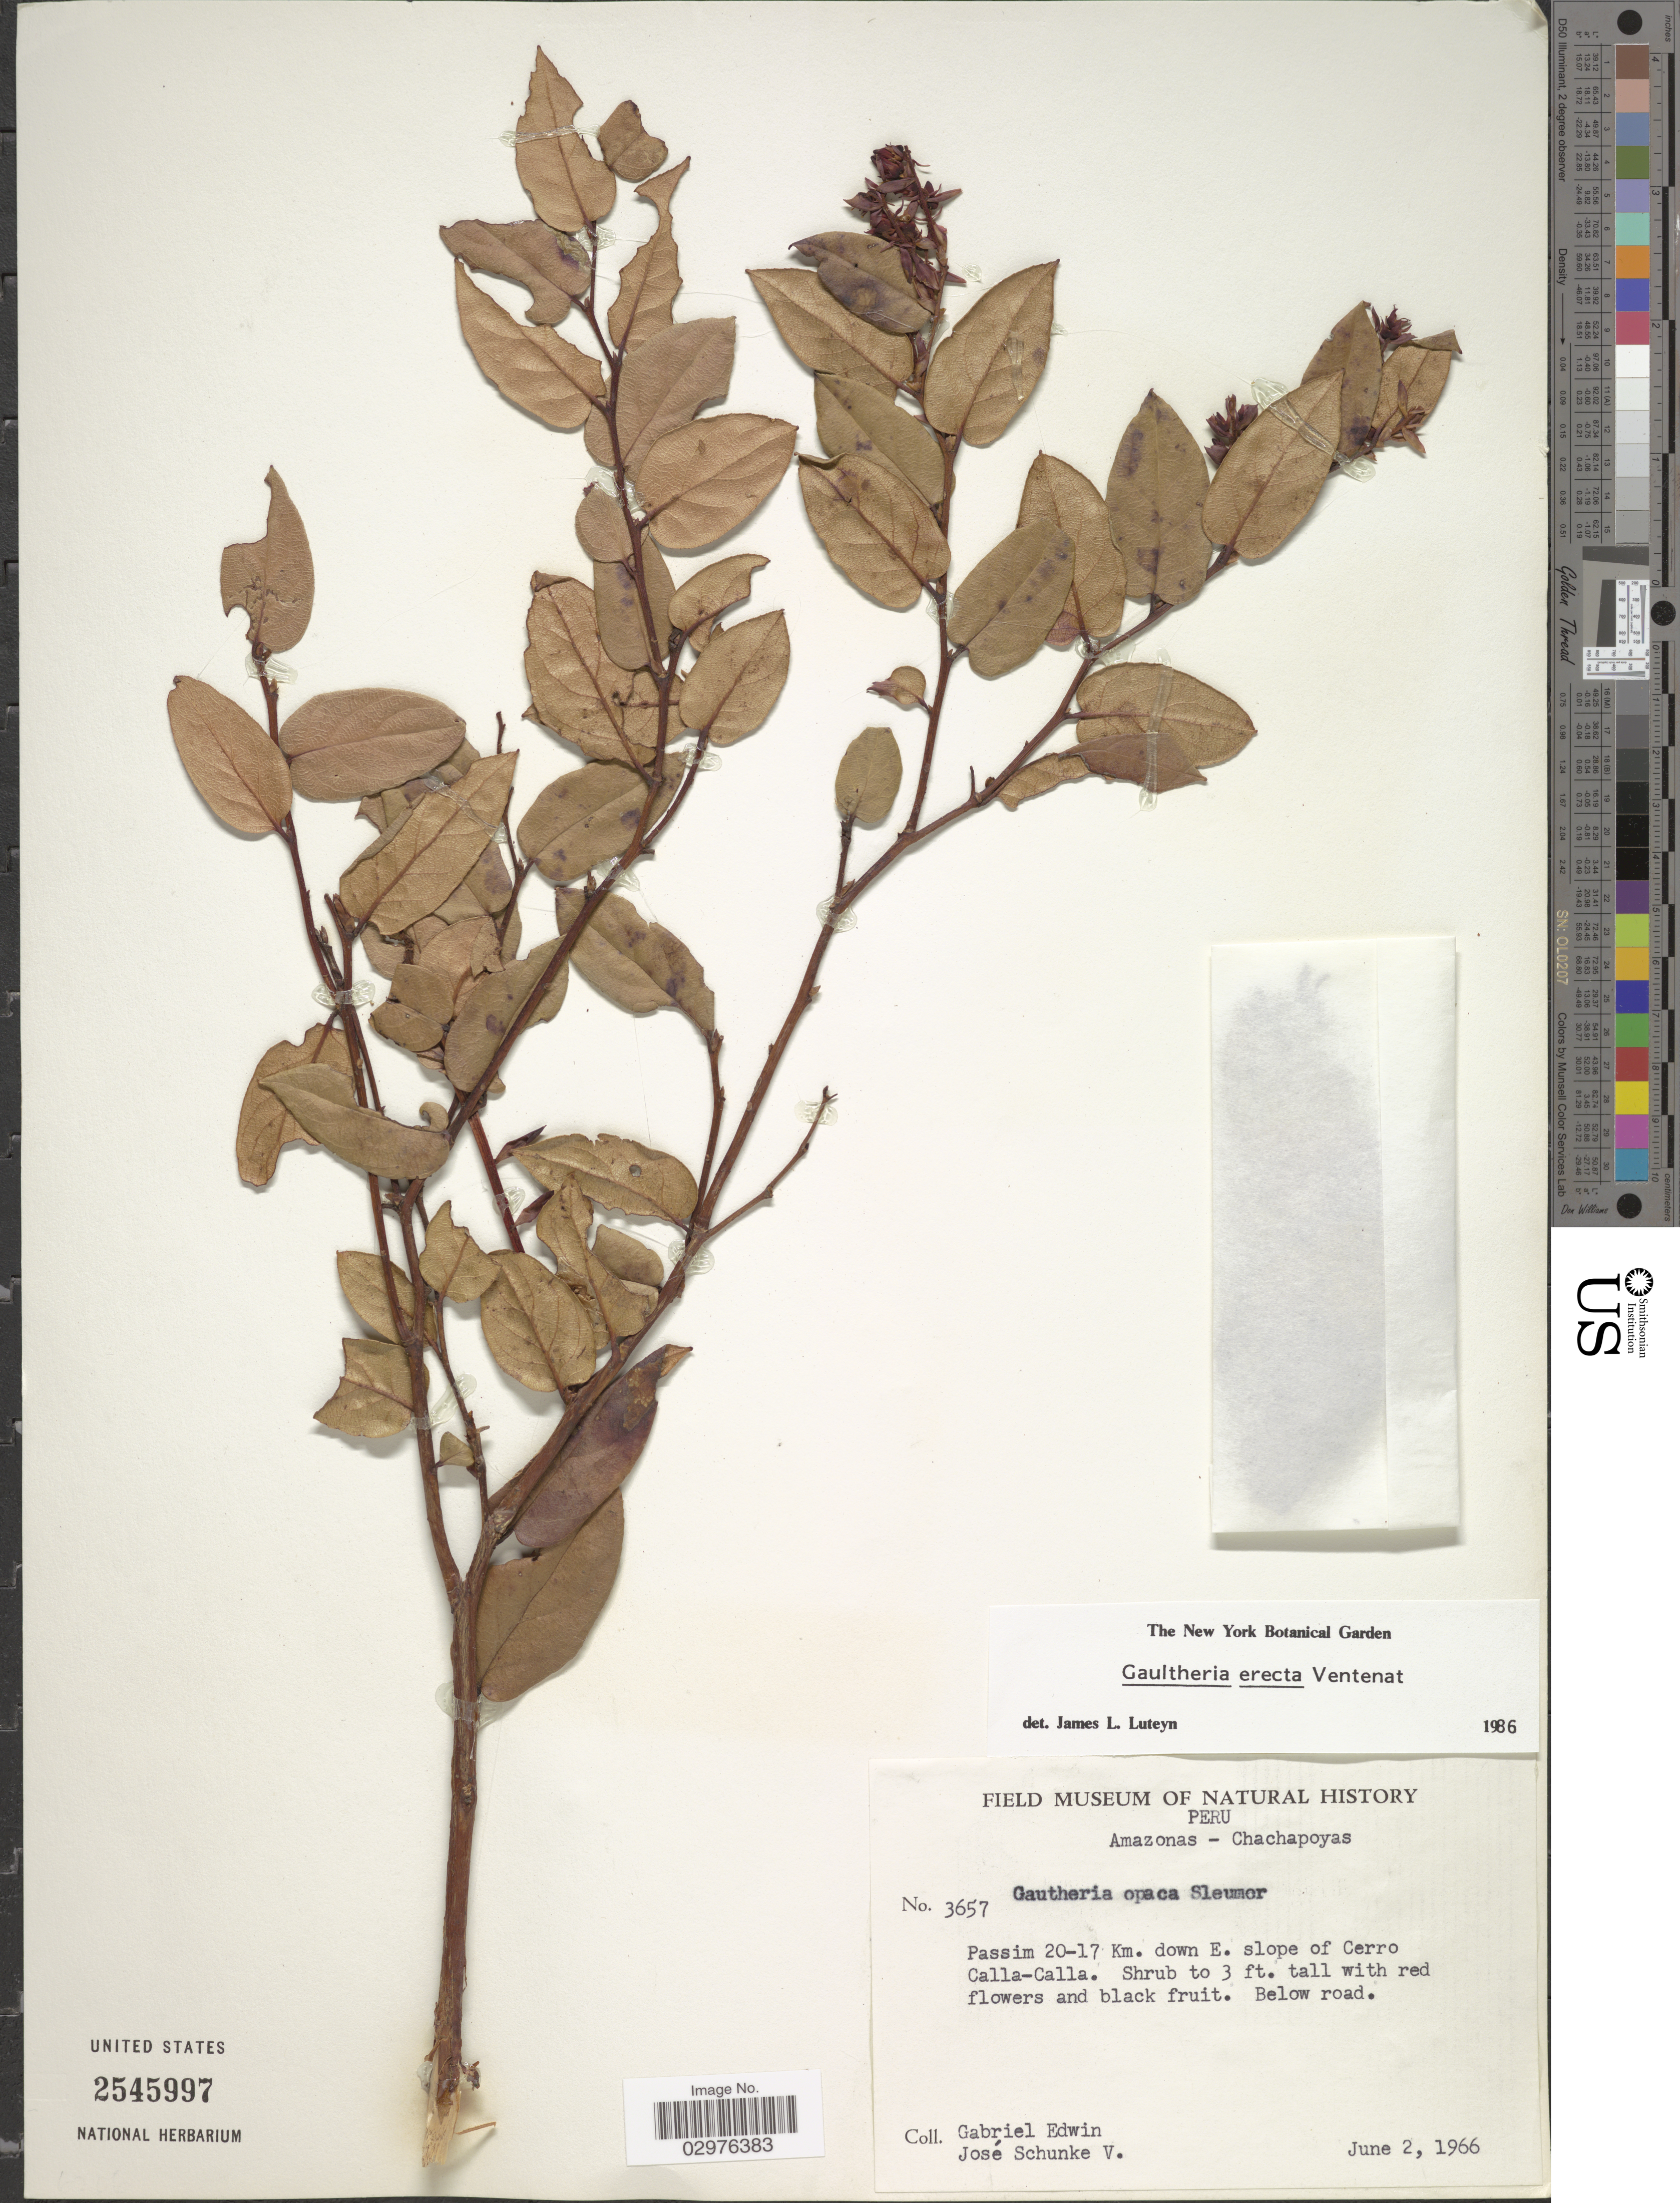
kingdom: Plantae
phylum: Tracheophyta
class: Magnoliopsida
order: Ericales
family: Ericaceae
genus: Gaultheria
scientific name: Gaultheria erecta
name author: Vent.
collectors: G. Edwin & J. Schunke Vigo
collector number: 3657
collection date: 1966-06-02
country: Peru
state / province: Amazonas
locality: Chachapoyas. Passim 20-17 Km. down E. slope of Cerro Calla-Calla. Below road.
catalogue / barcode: US 2545997